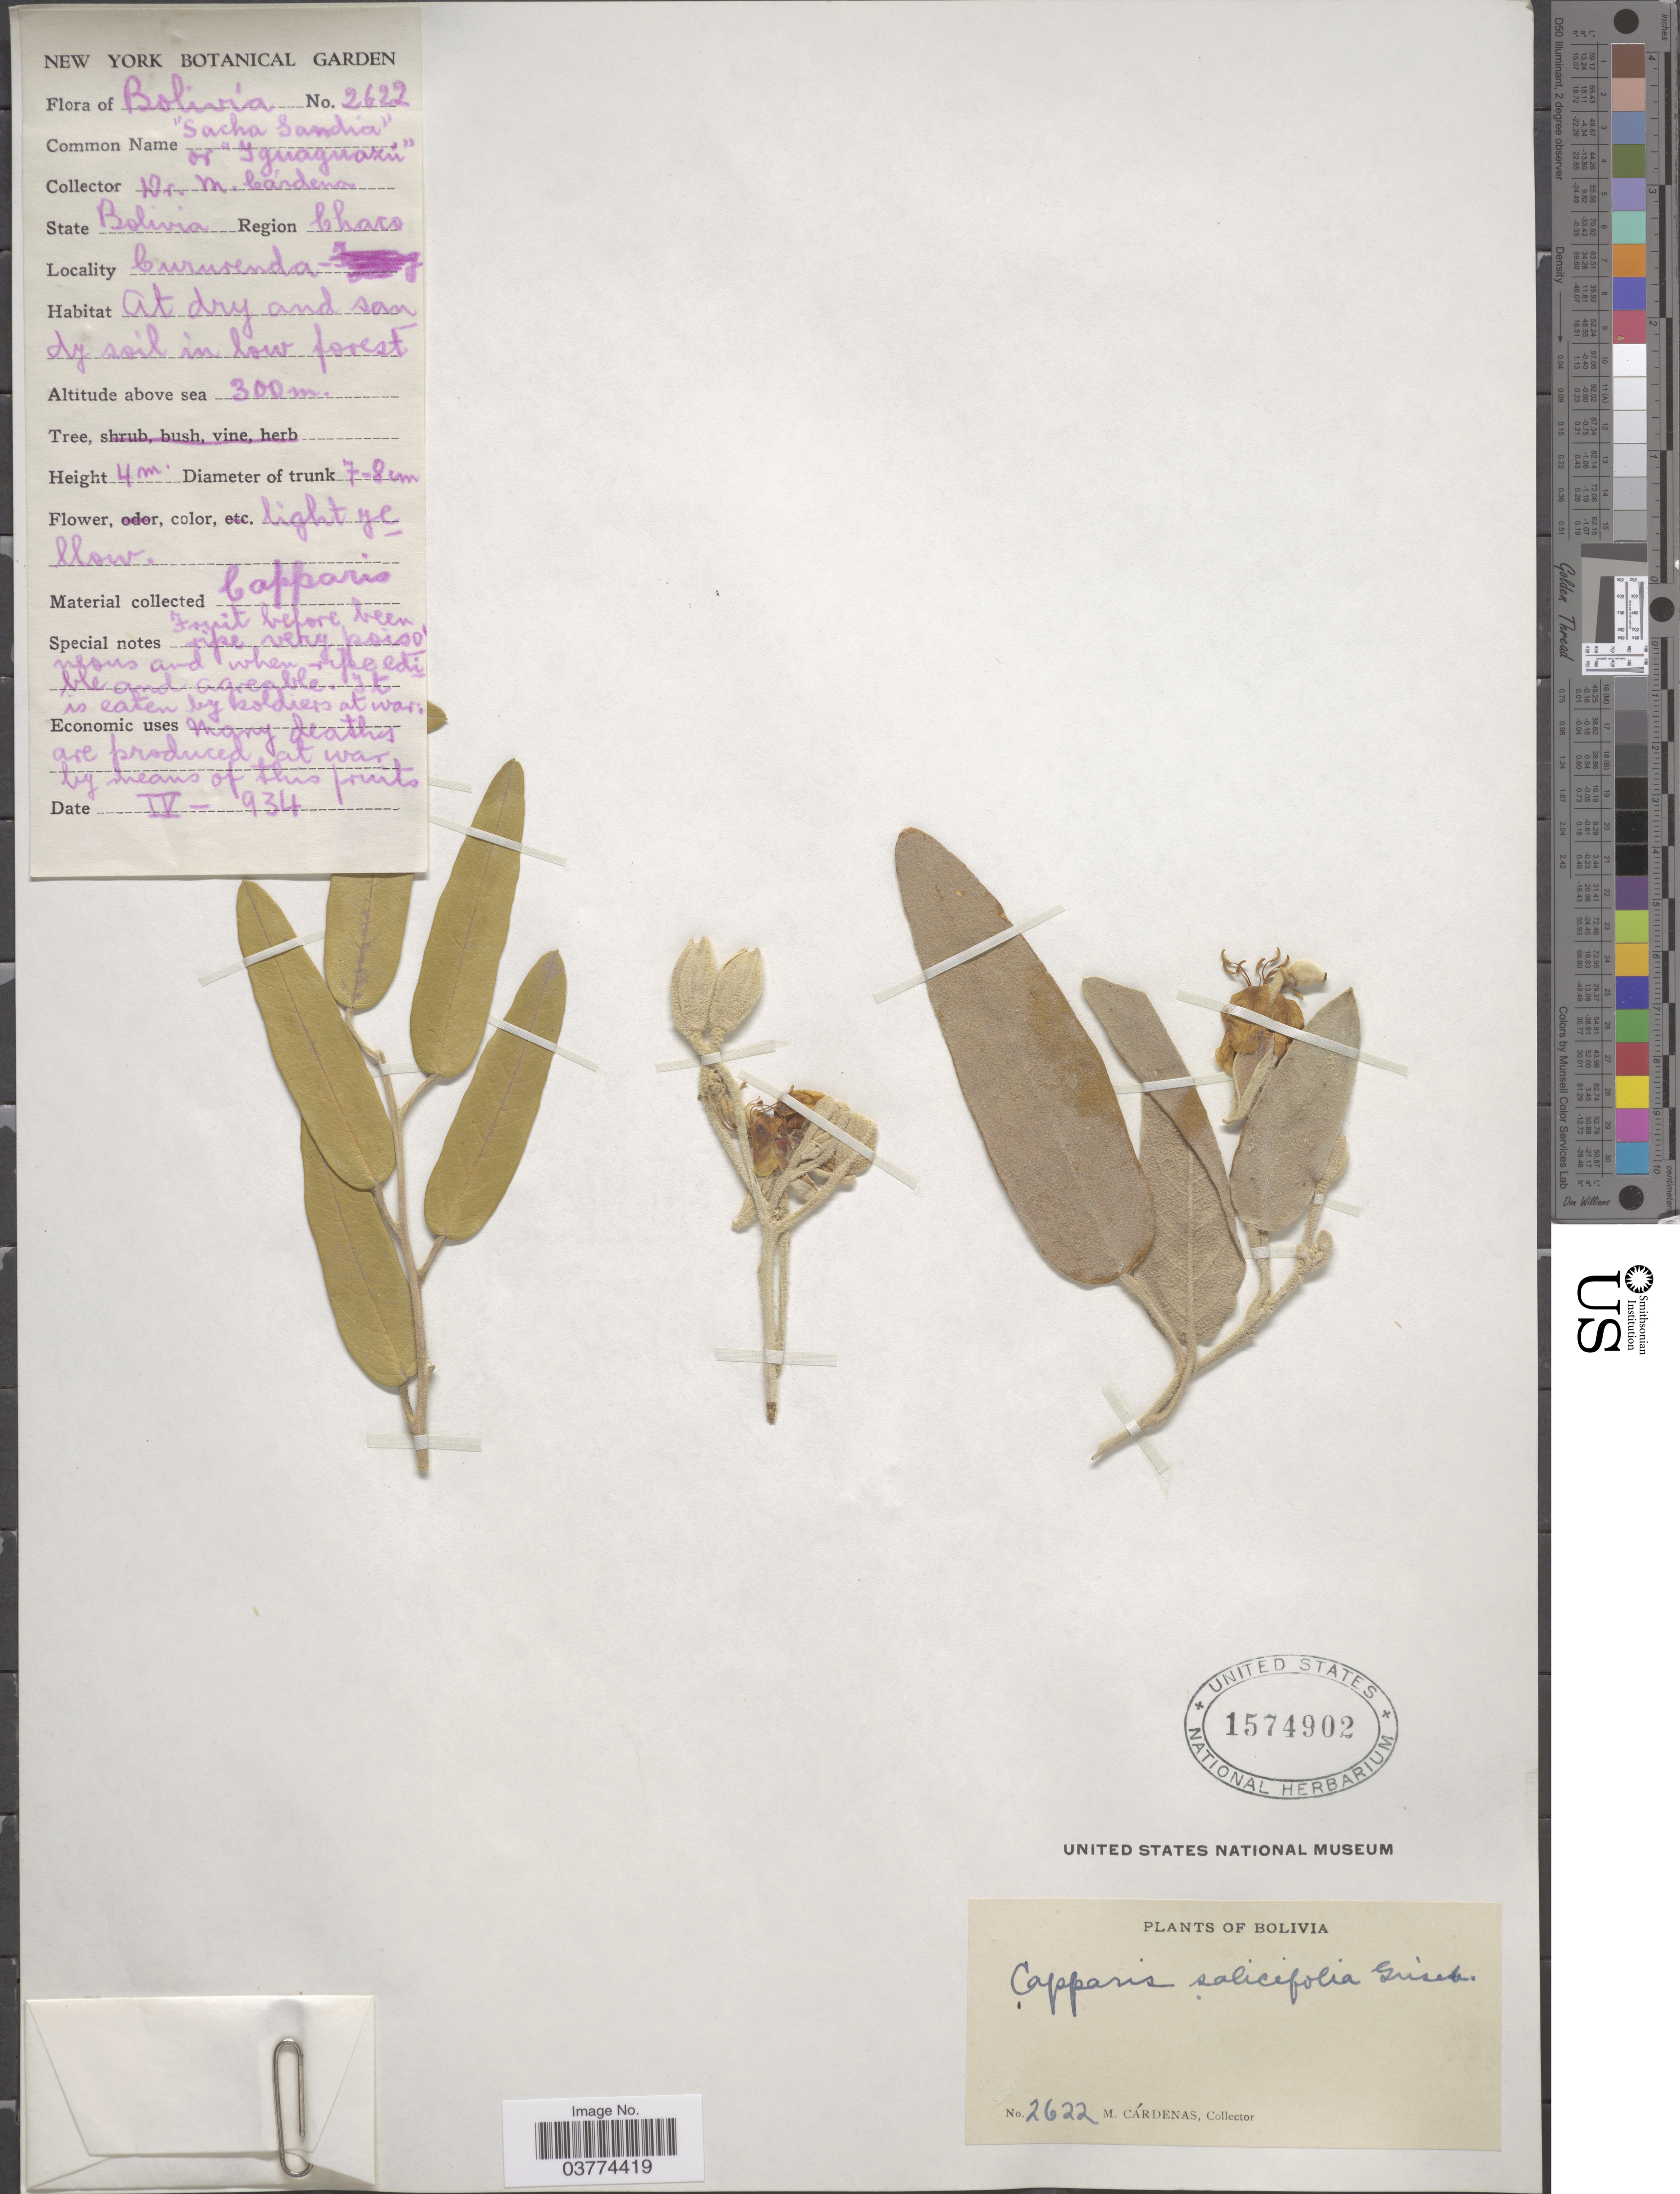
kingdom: Plantae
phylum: Tracheophyta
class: Magnoliopsida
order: Brassicales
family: Capparaceae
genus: Sarcotoxicum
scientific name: Sarcotoxicum salicifolium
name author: (Griseb.) Cornejo & Iltis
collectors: M. Cárdenas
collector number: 2622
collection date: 1934-04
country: Bolivia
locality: Region Chaco. Cururenda.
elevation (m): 300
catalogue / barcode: US 1574902